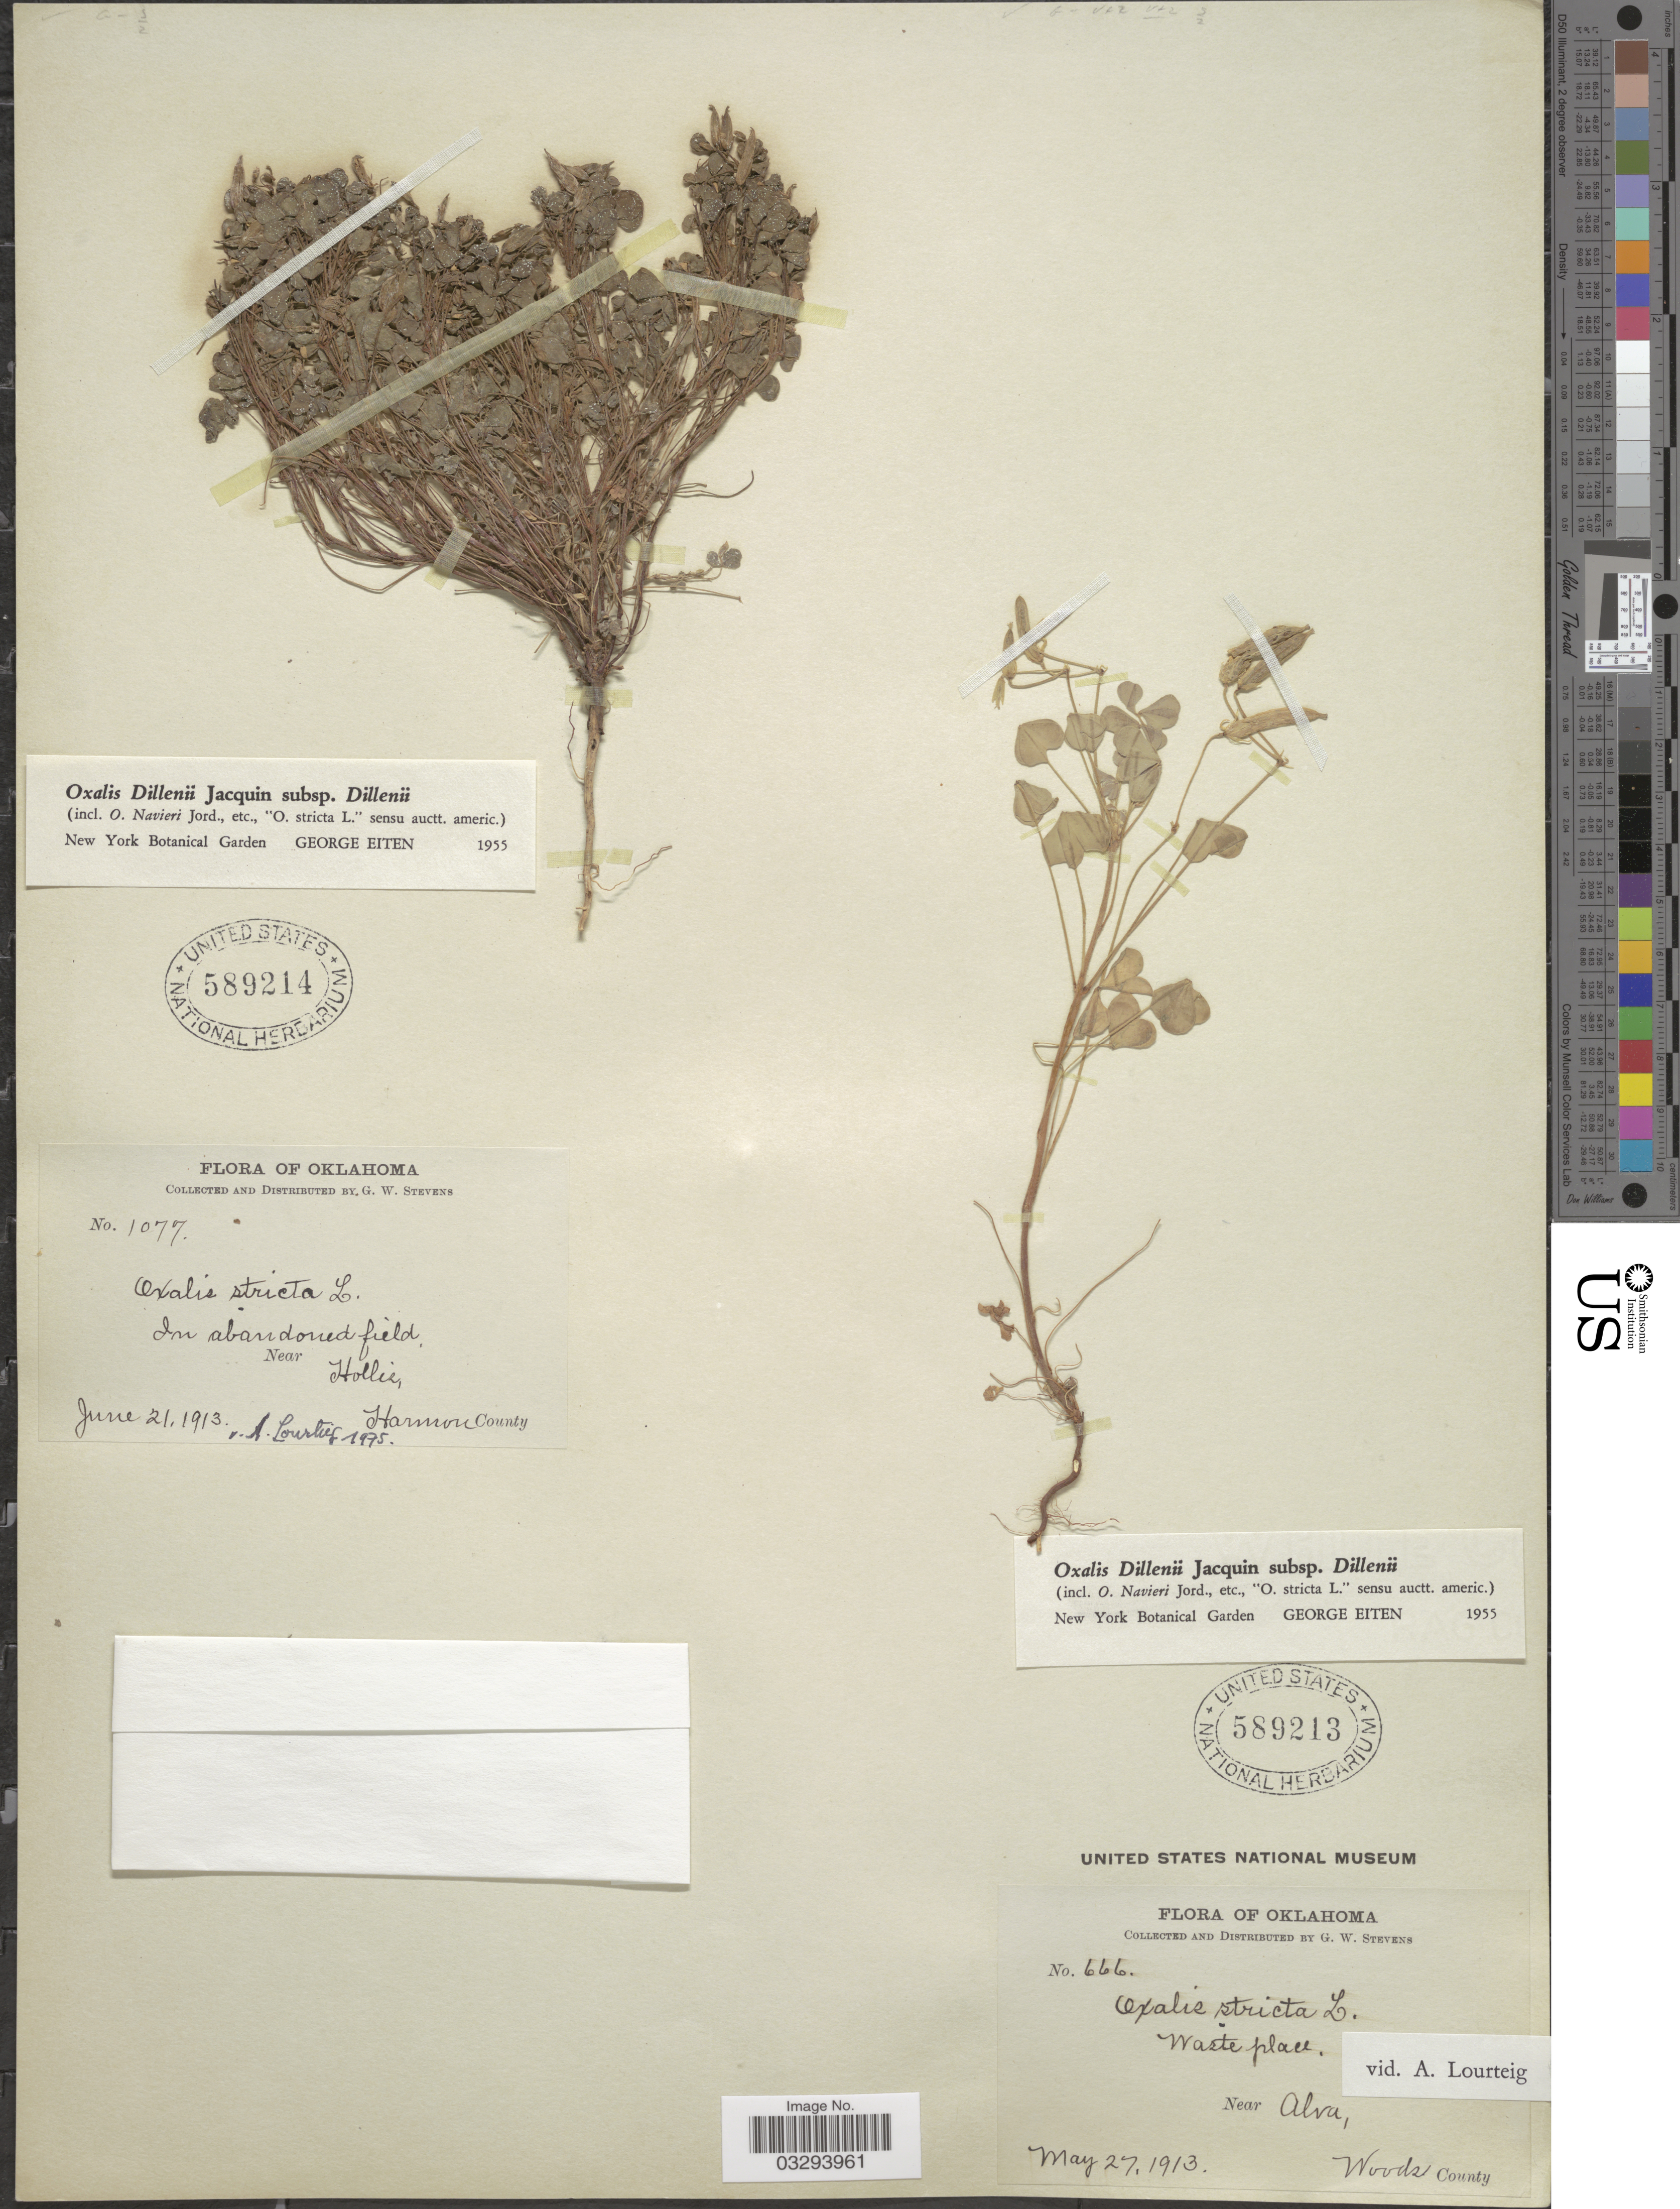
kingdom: Plantae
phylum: Tracheophyta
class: Magnoliopsida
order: Oxalidales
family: Oxalidaceae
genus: Oxalis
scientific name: Oxalis stricta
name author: L.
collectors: G. W. Stevens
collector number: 1077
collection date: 1913-06-21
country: United States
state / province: Oklahoma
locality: Near Hollis, Harmon County.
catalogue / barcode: US 589214-2